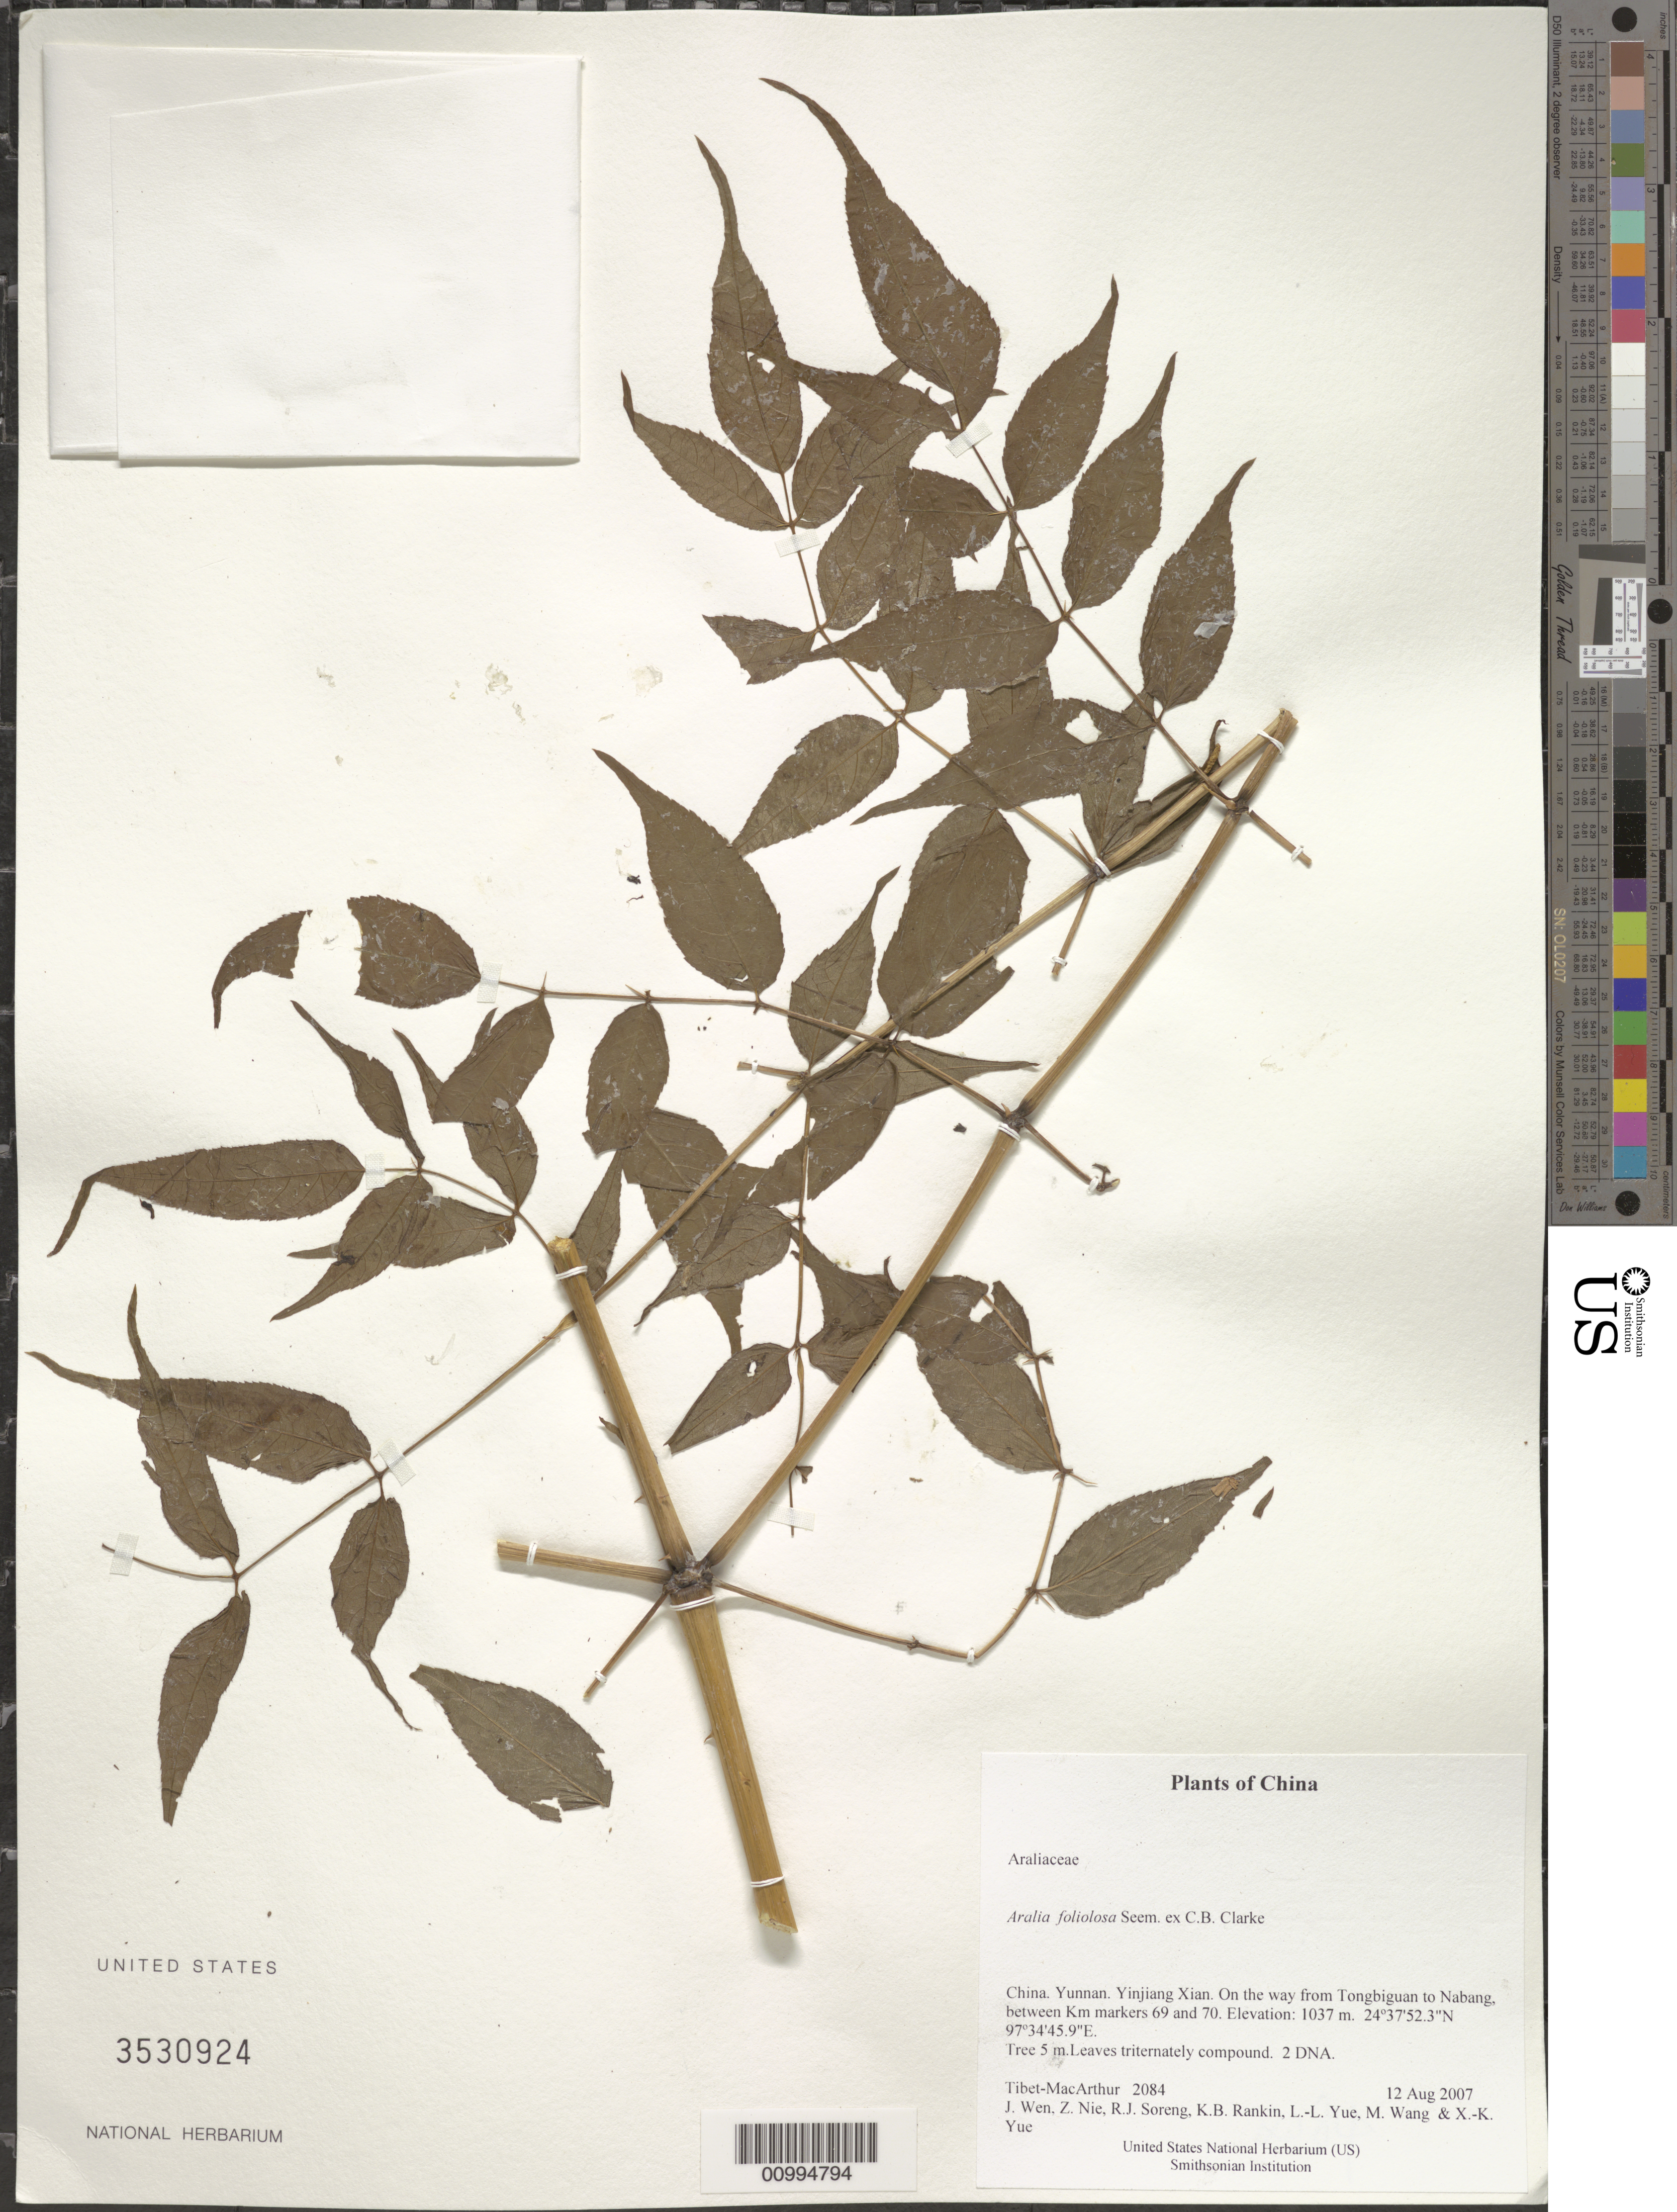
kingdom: Plantae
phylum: Tracheophyta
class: Magnoliopsida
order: Apiales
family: Araliaceae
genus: Aralia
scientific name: Aralia foliolosa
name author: Seem. ex C.B. Clarke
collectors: Tibet-MacArthur, J. Wen, Z. Nie, R. J. Soreng, K. Rankin, L. Yue, M. Wang & X. Yue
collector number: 2084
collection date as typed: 12 Aug 2007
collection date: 2007-08-12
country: China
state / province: Yunnan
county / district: Yinjiang Xian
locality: On the way from Tongbiguan to Nabang, between Km markers 69 and 70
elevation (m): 1037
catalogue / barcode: US 3530924